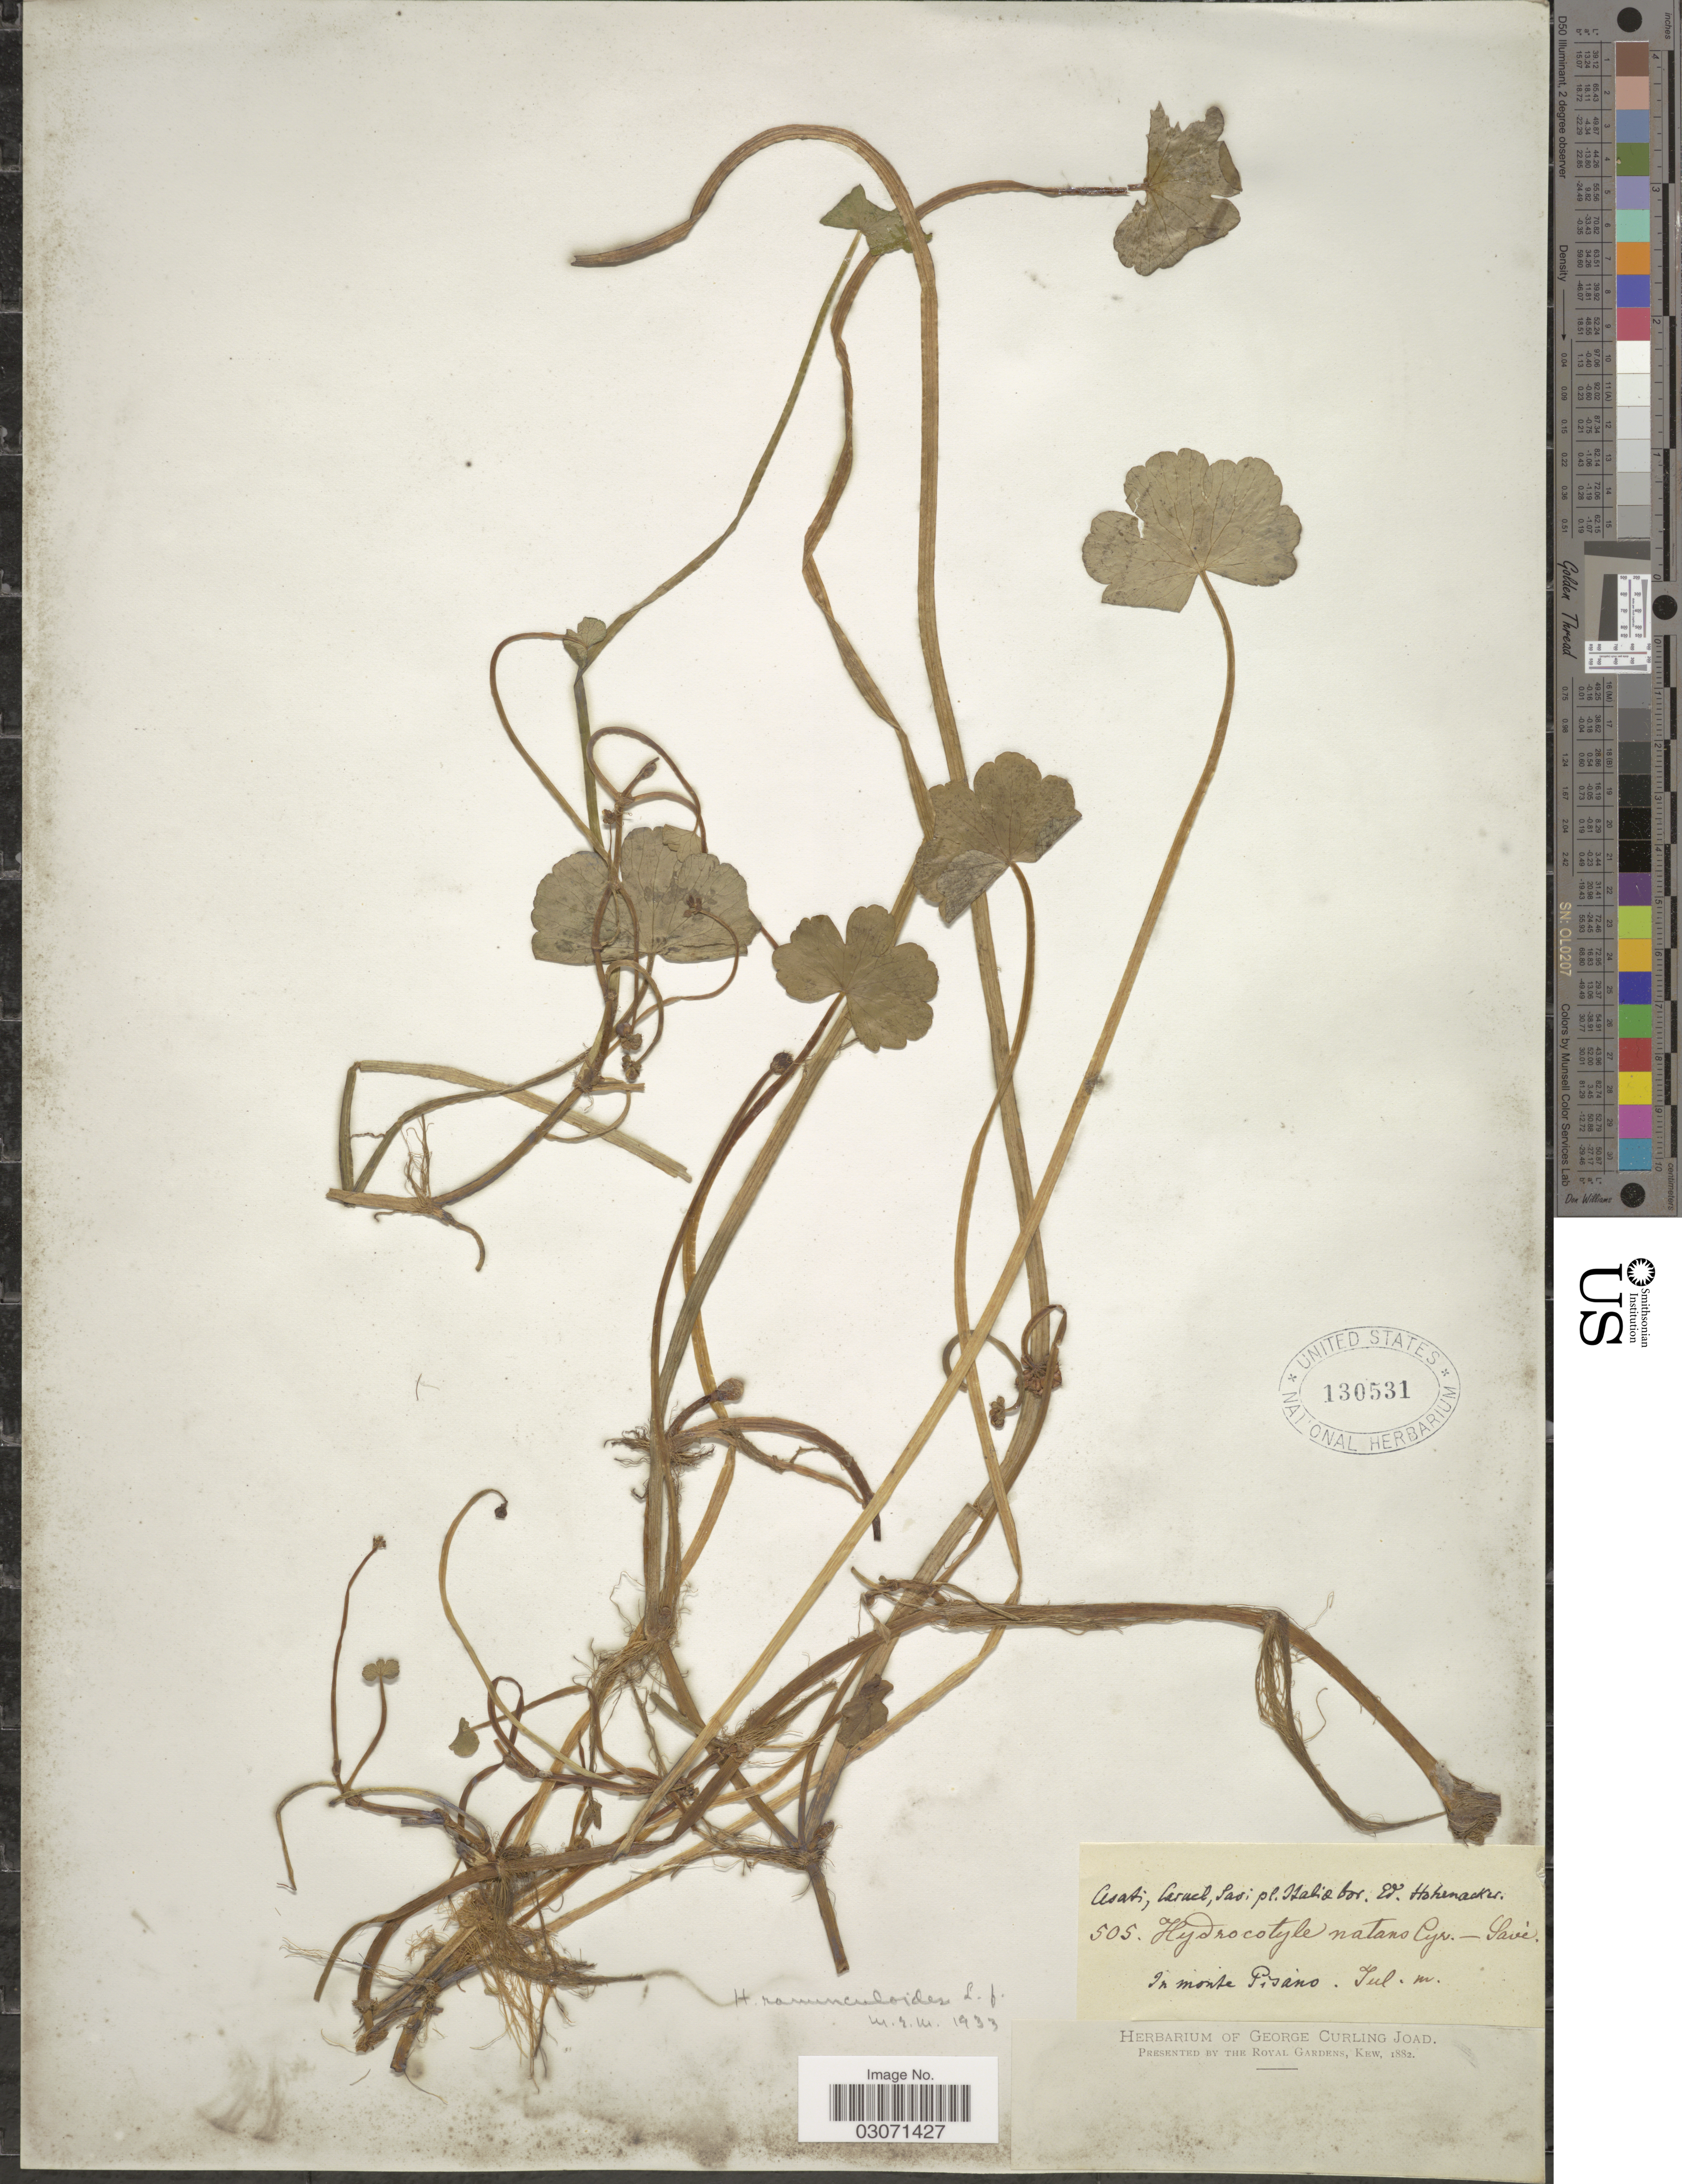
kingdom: Plantae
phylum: Tracheophyta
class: Magnoliopsida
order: Apiales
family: Araliaceae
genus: Hydrocotyle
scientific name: Hydrocotyle ranunculoides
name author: L. f.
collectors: E. Hohenacker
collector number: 505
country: Italy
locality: Italia bor. In monte Pisano.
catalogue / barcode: US 130531